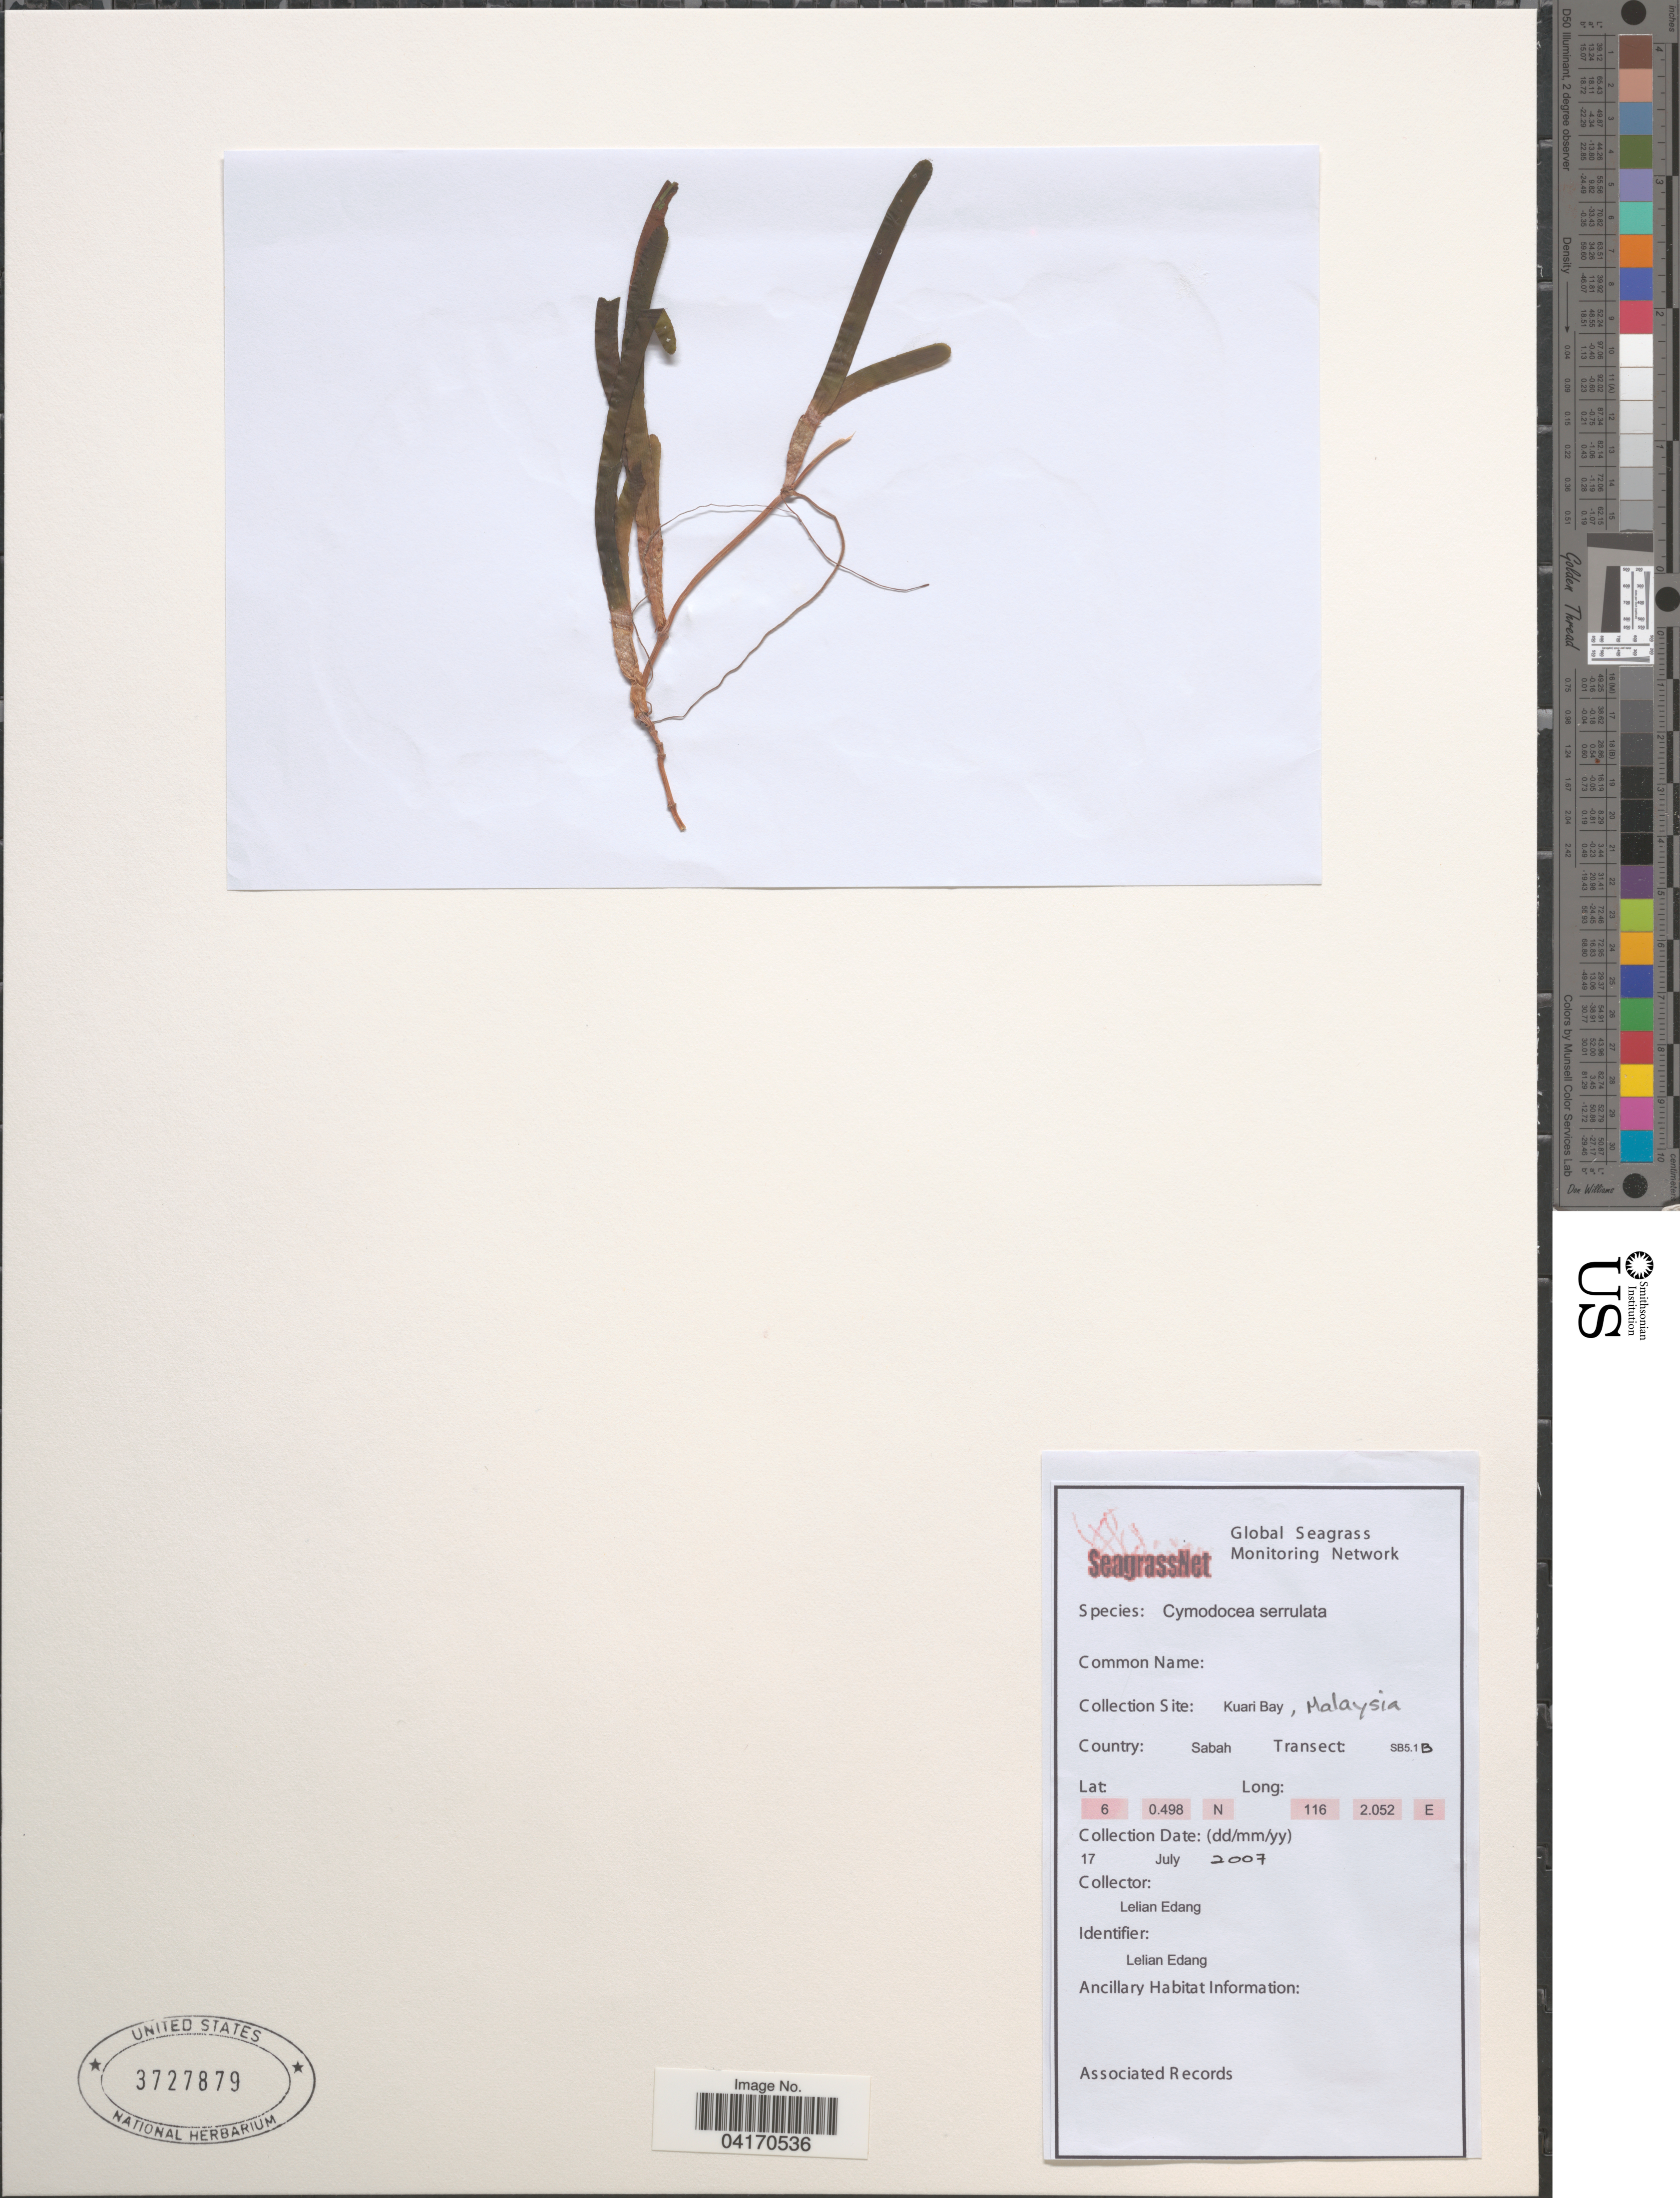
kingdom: Plantae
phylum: Tracheophyta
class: Liliopsida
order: Alismatales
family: Cymodoceaceae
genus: Cymodocea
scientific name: Cymodocea serrulata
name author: (R. Br.) Magnus & Ashers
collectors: L. Edang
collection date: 2007-07-17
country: Malaysia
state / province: Sabah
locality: Collection Site: Kuari Bay. Country: Sabah. Transect: SB5.1B.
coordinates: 6 0.498, 116 2.052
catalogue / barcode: US 3727879